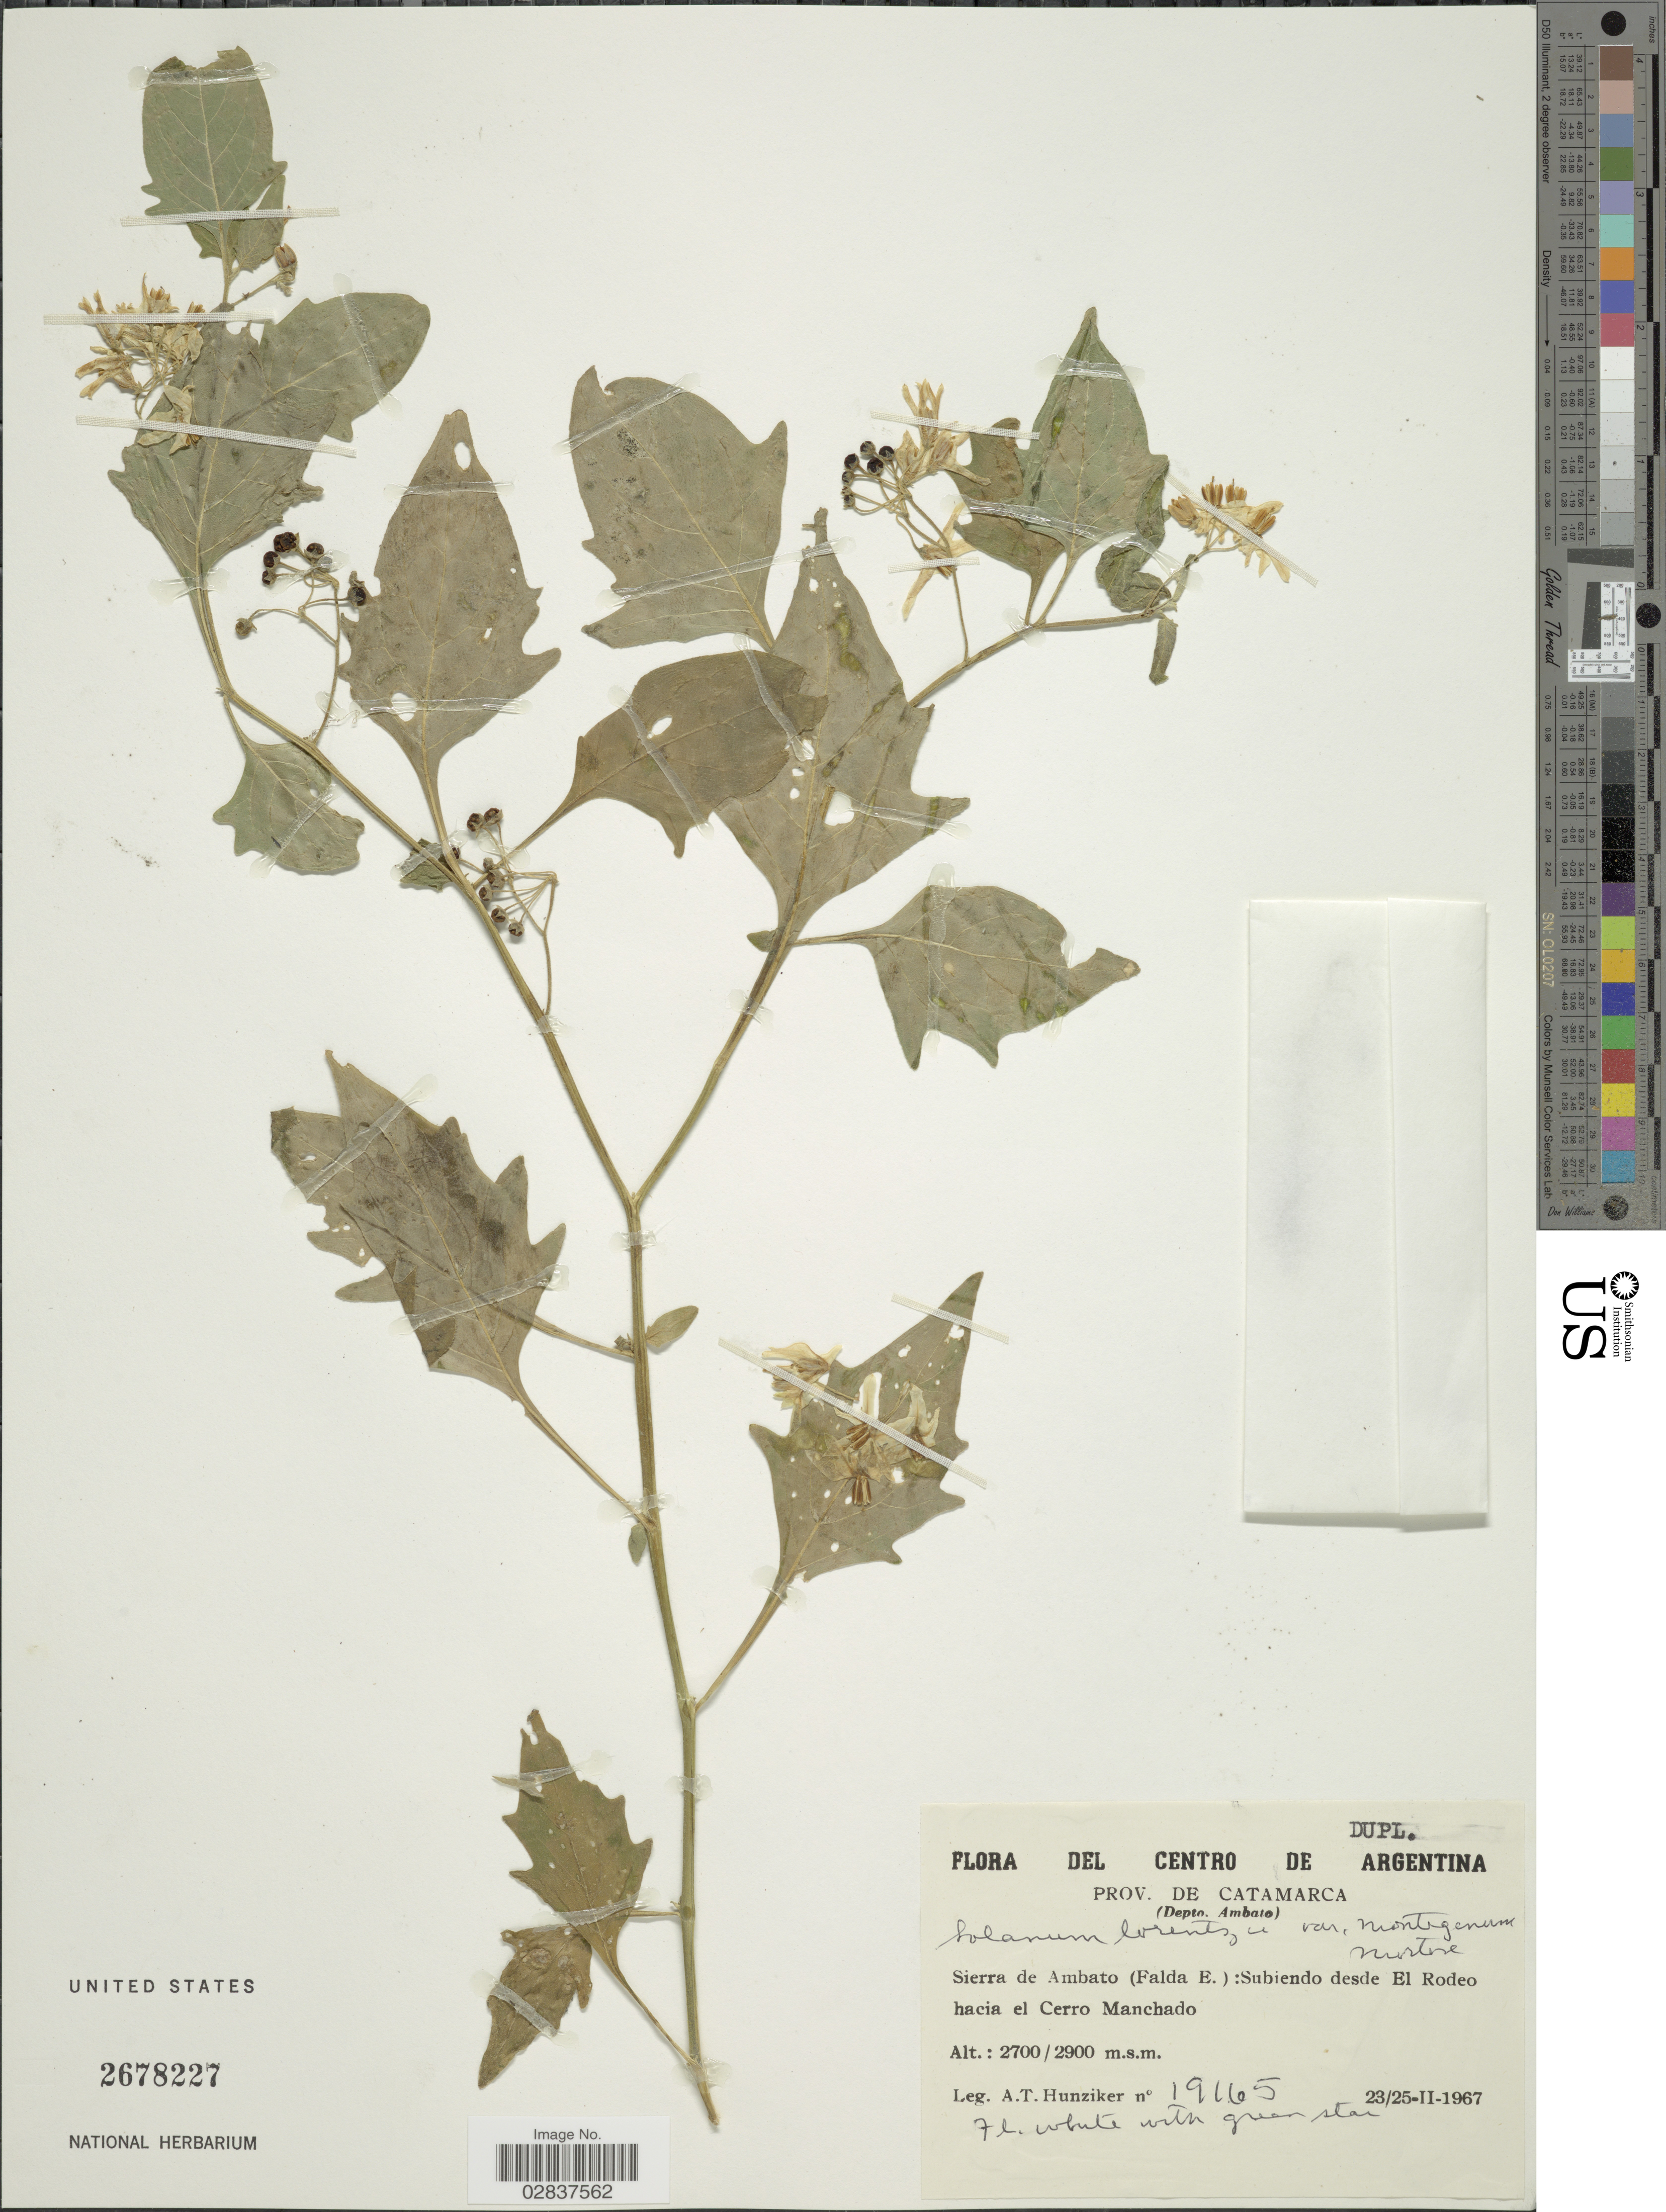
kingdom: Plantae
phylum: Tracheophyta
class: Magnoliopsida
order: Solanales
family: Solanaceae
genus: Solanum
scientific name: Solanum lorentzii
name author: Bitter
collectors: A. T. Hunziker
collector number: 19165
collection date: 1967-02-23/1967-02-25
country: Argentina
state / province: Catamarca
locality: Depto. Ambato. Sierra de Ambato (Falda E.) :Subiendo desde El Rodeo hacia el Cerro Manchado.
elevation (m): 2700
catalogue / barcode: US 2678227